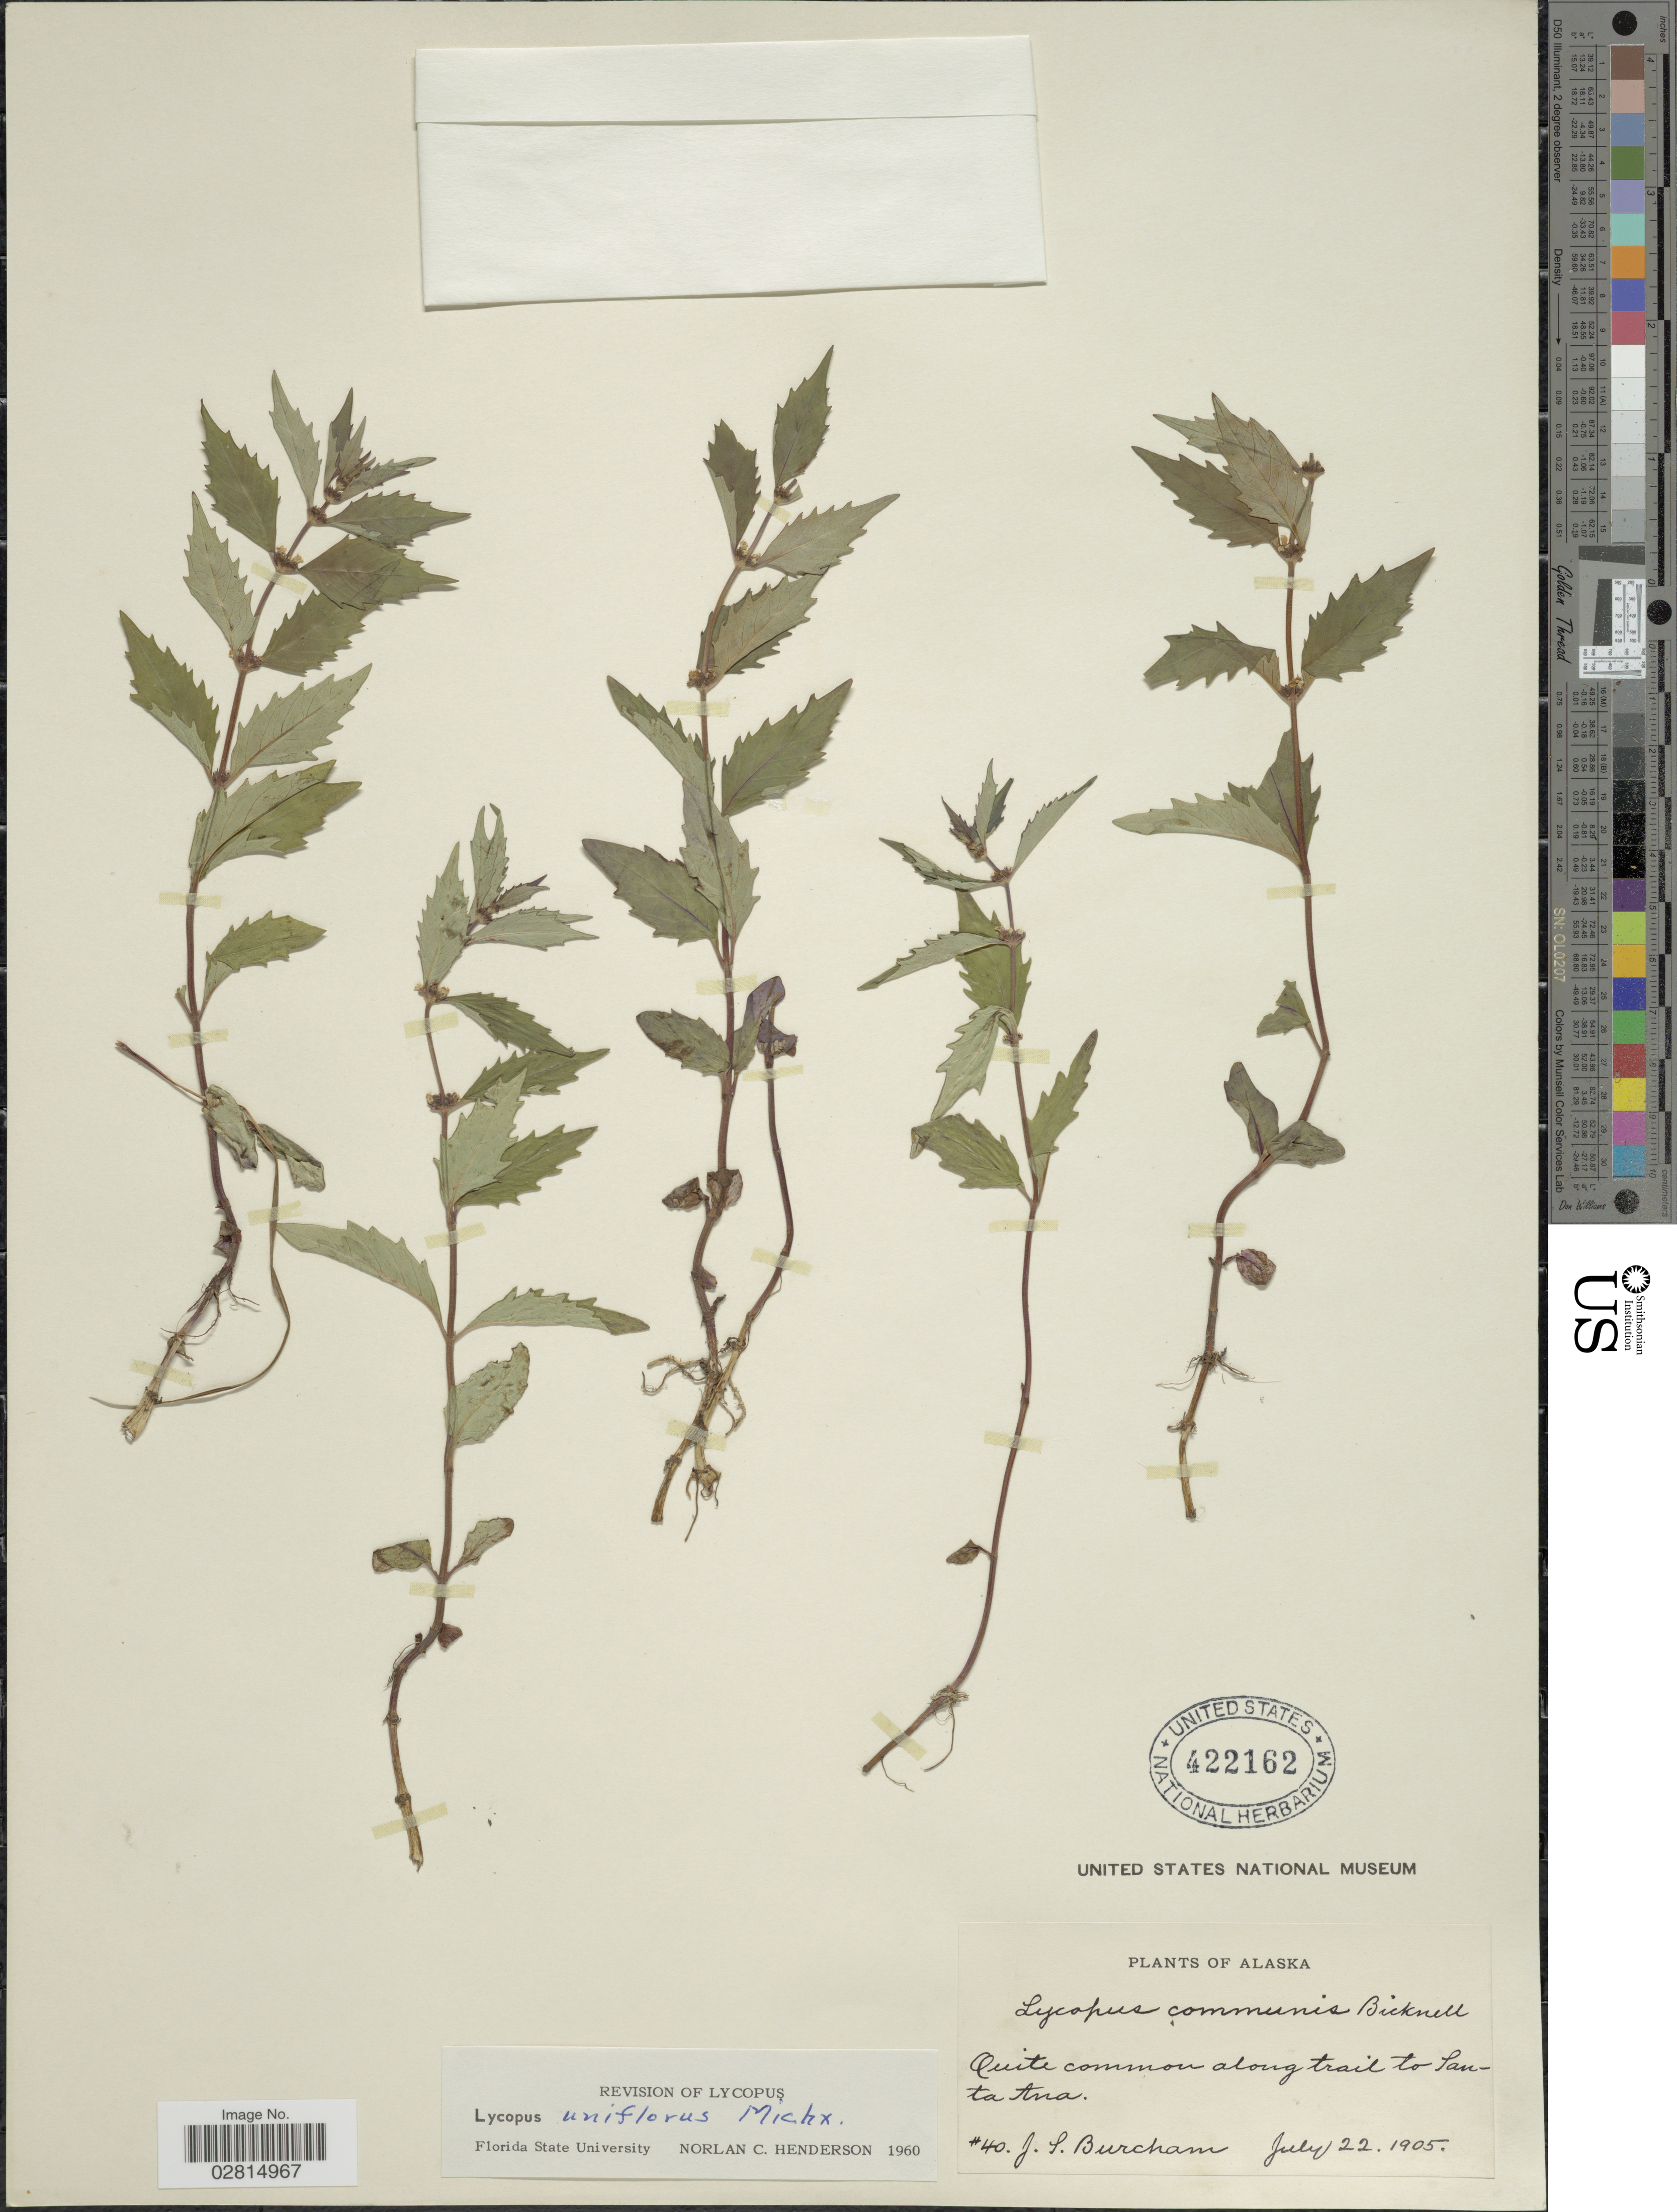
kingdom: Plantae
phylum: Tracheophyta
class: Magnoliopsida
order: Lamiales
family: Lamiaceae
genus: Lycopus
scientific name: Lycopus uniflorus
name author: Michx.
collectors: J. Burcham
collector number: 40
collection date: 1905-07-22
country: United States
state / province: Alaska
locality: Along trail to Santa Ana.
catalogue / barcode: US 422162